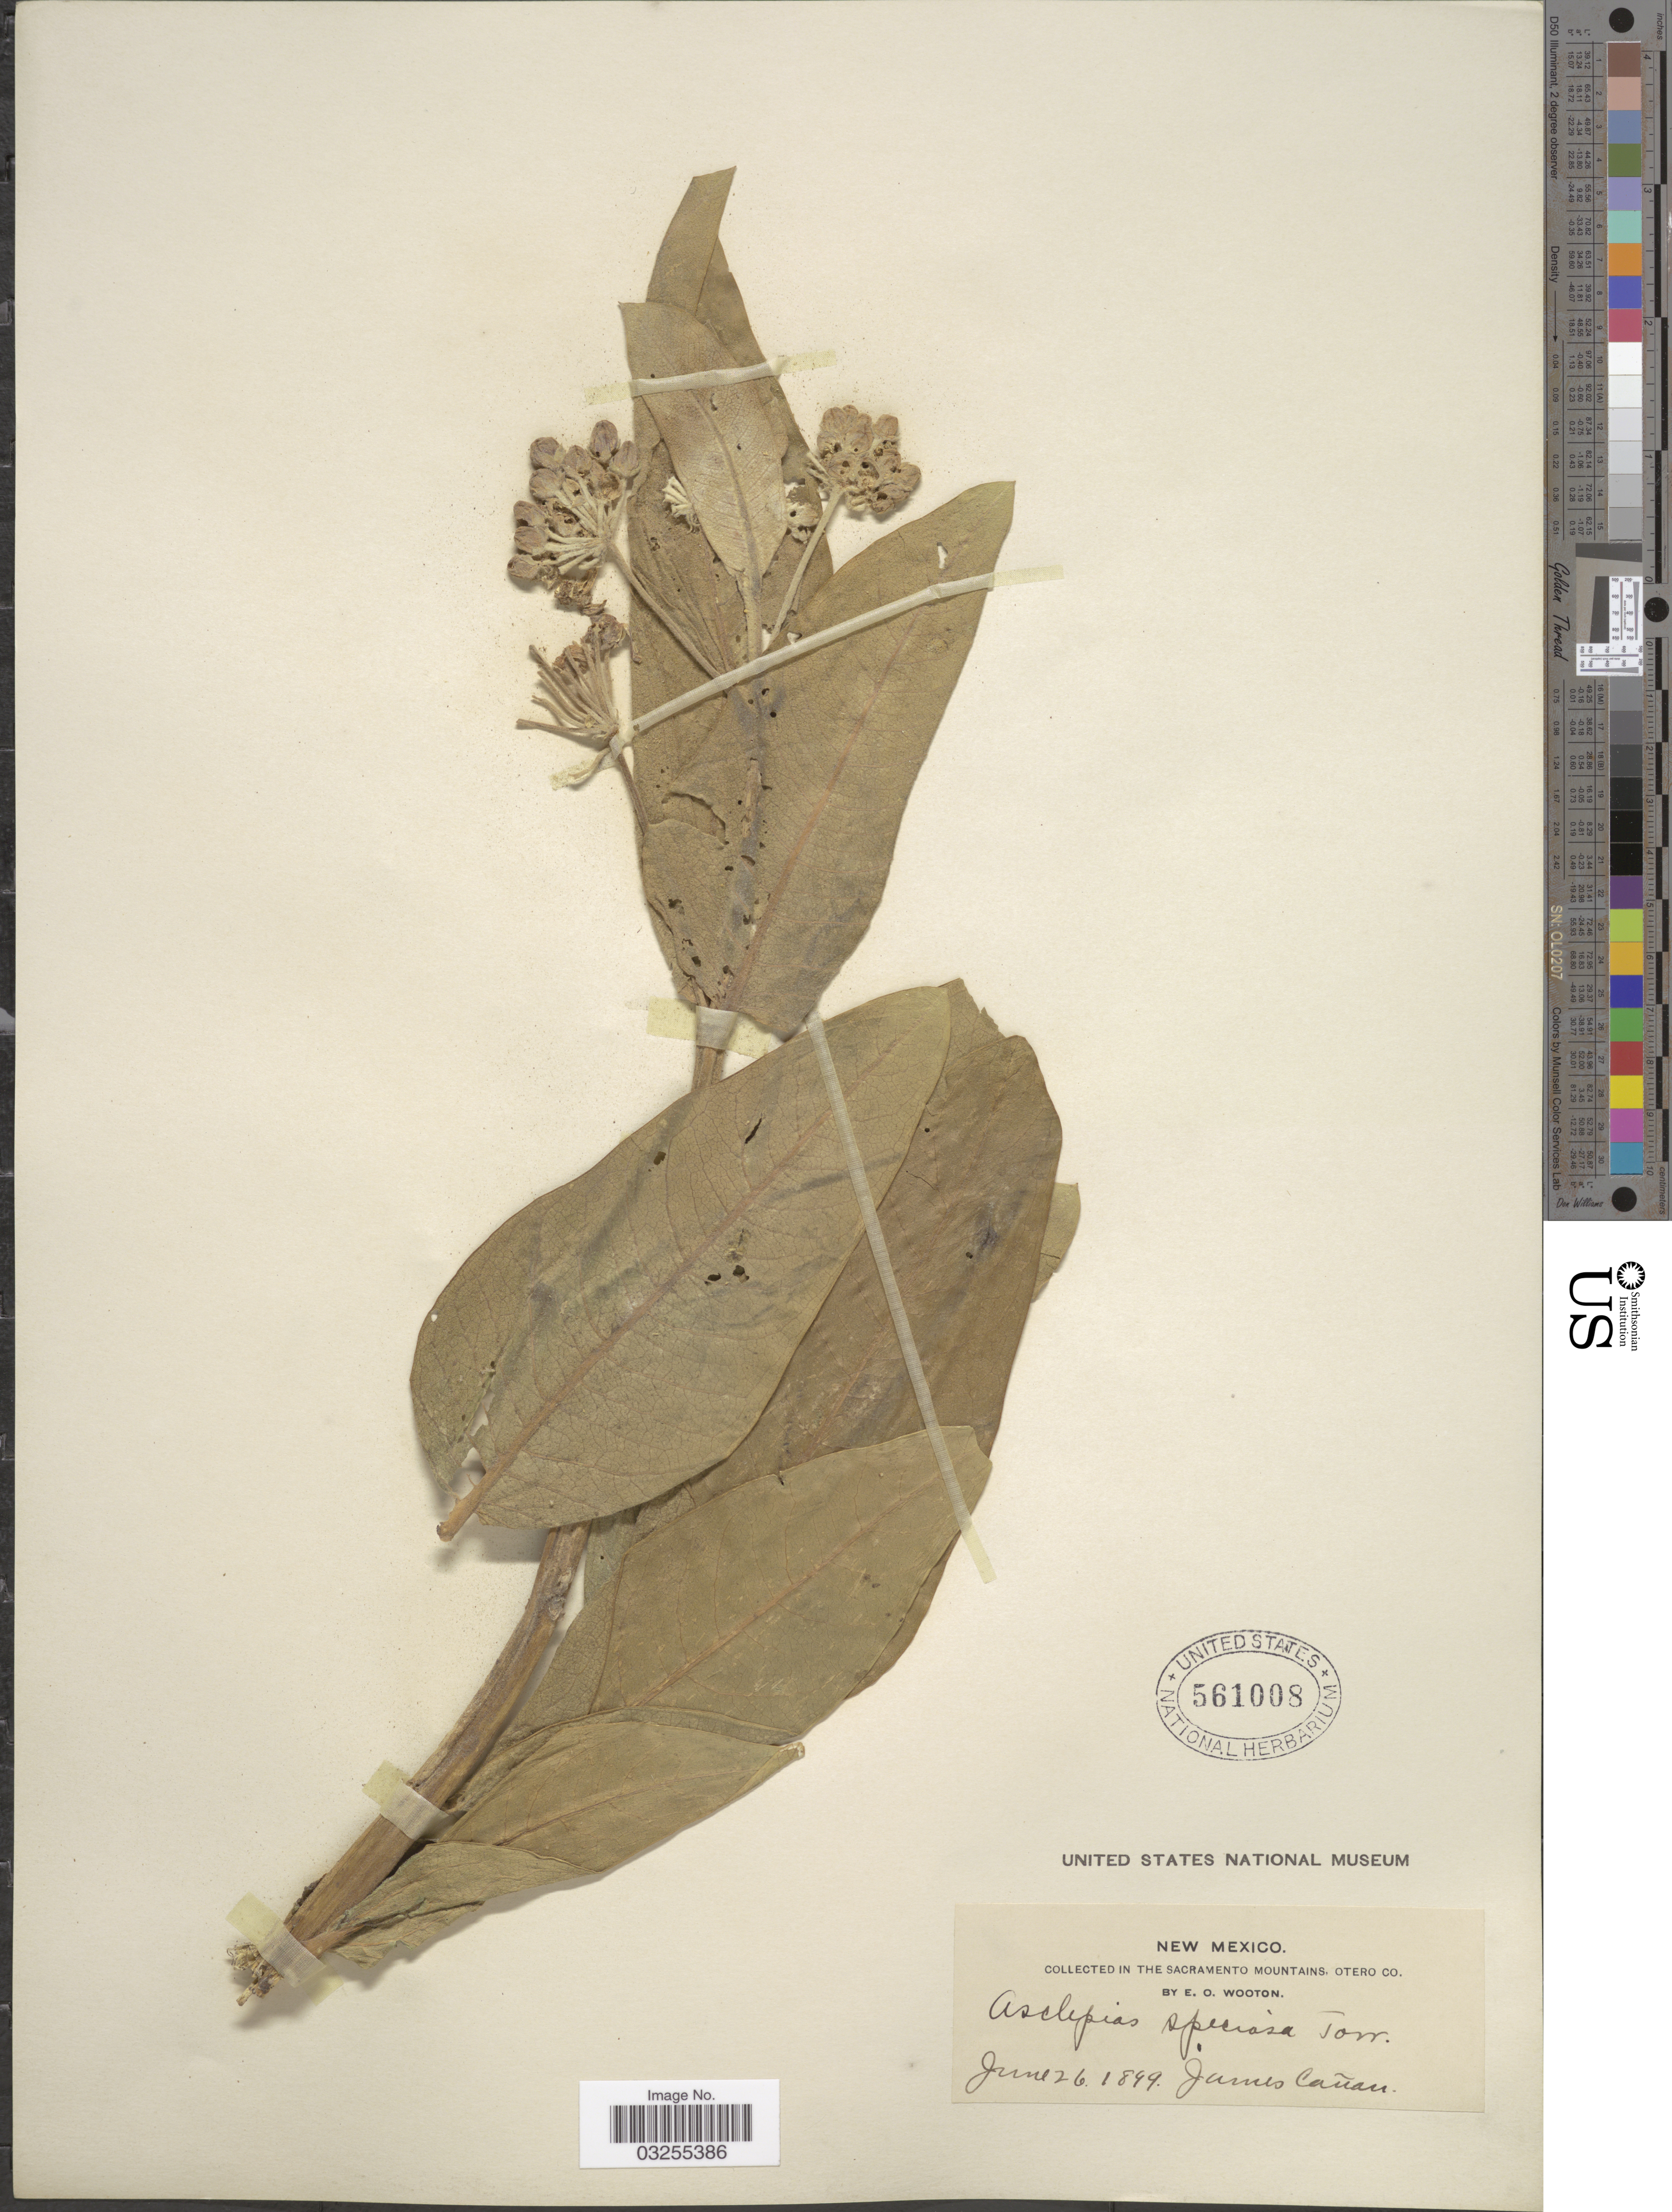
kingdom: Plantae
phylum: Tracheophyta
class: Magnoliopsida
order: Gentianales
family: Apocynaceae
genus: Asclepias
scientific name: Asclepias speciosa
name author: Torr.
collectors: E. O. Wooton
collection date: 1849-06-26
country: United States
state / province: New Mexico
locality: Collected in the Sacramento Mountains, Otero Co. James Cañon.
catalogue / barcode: US 561008